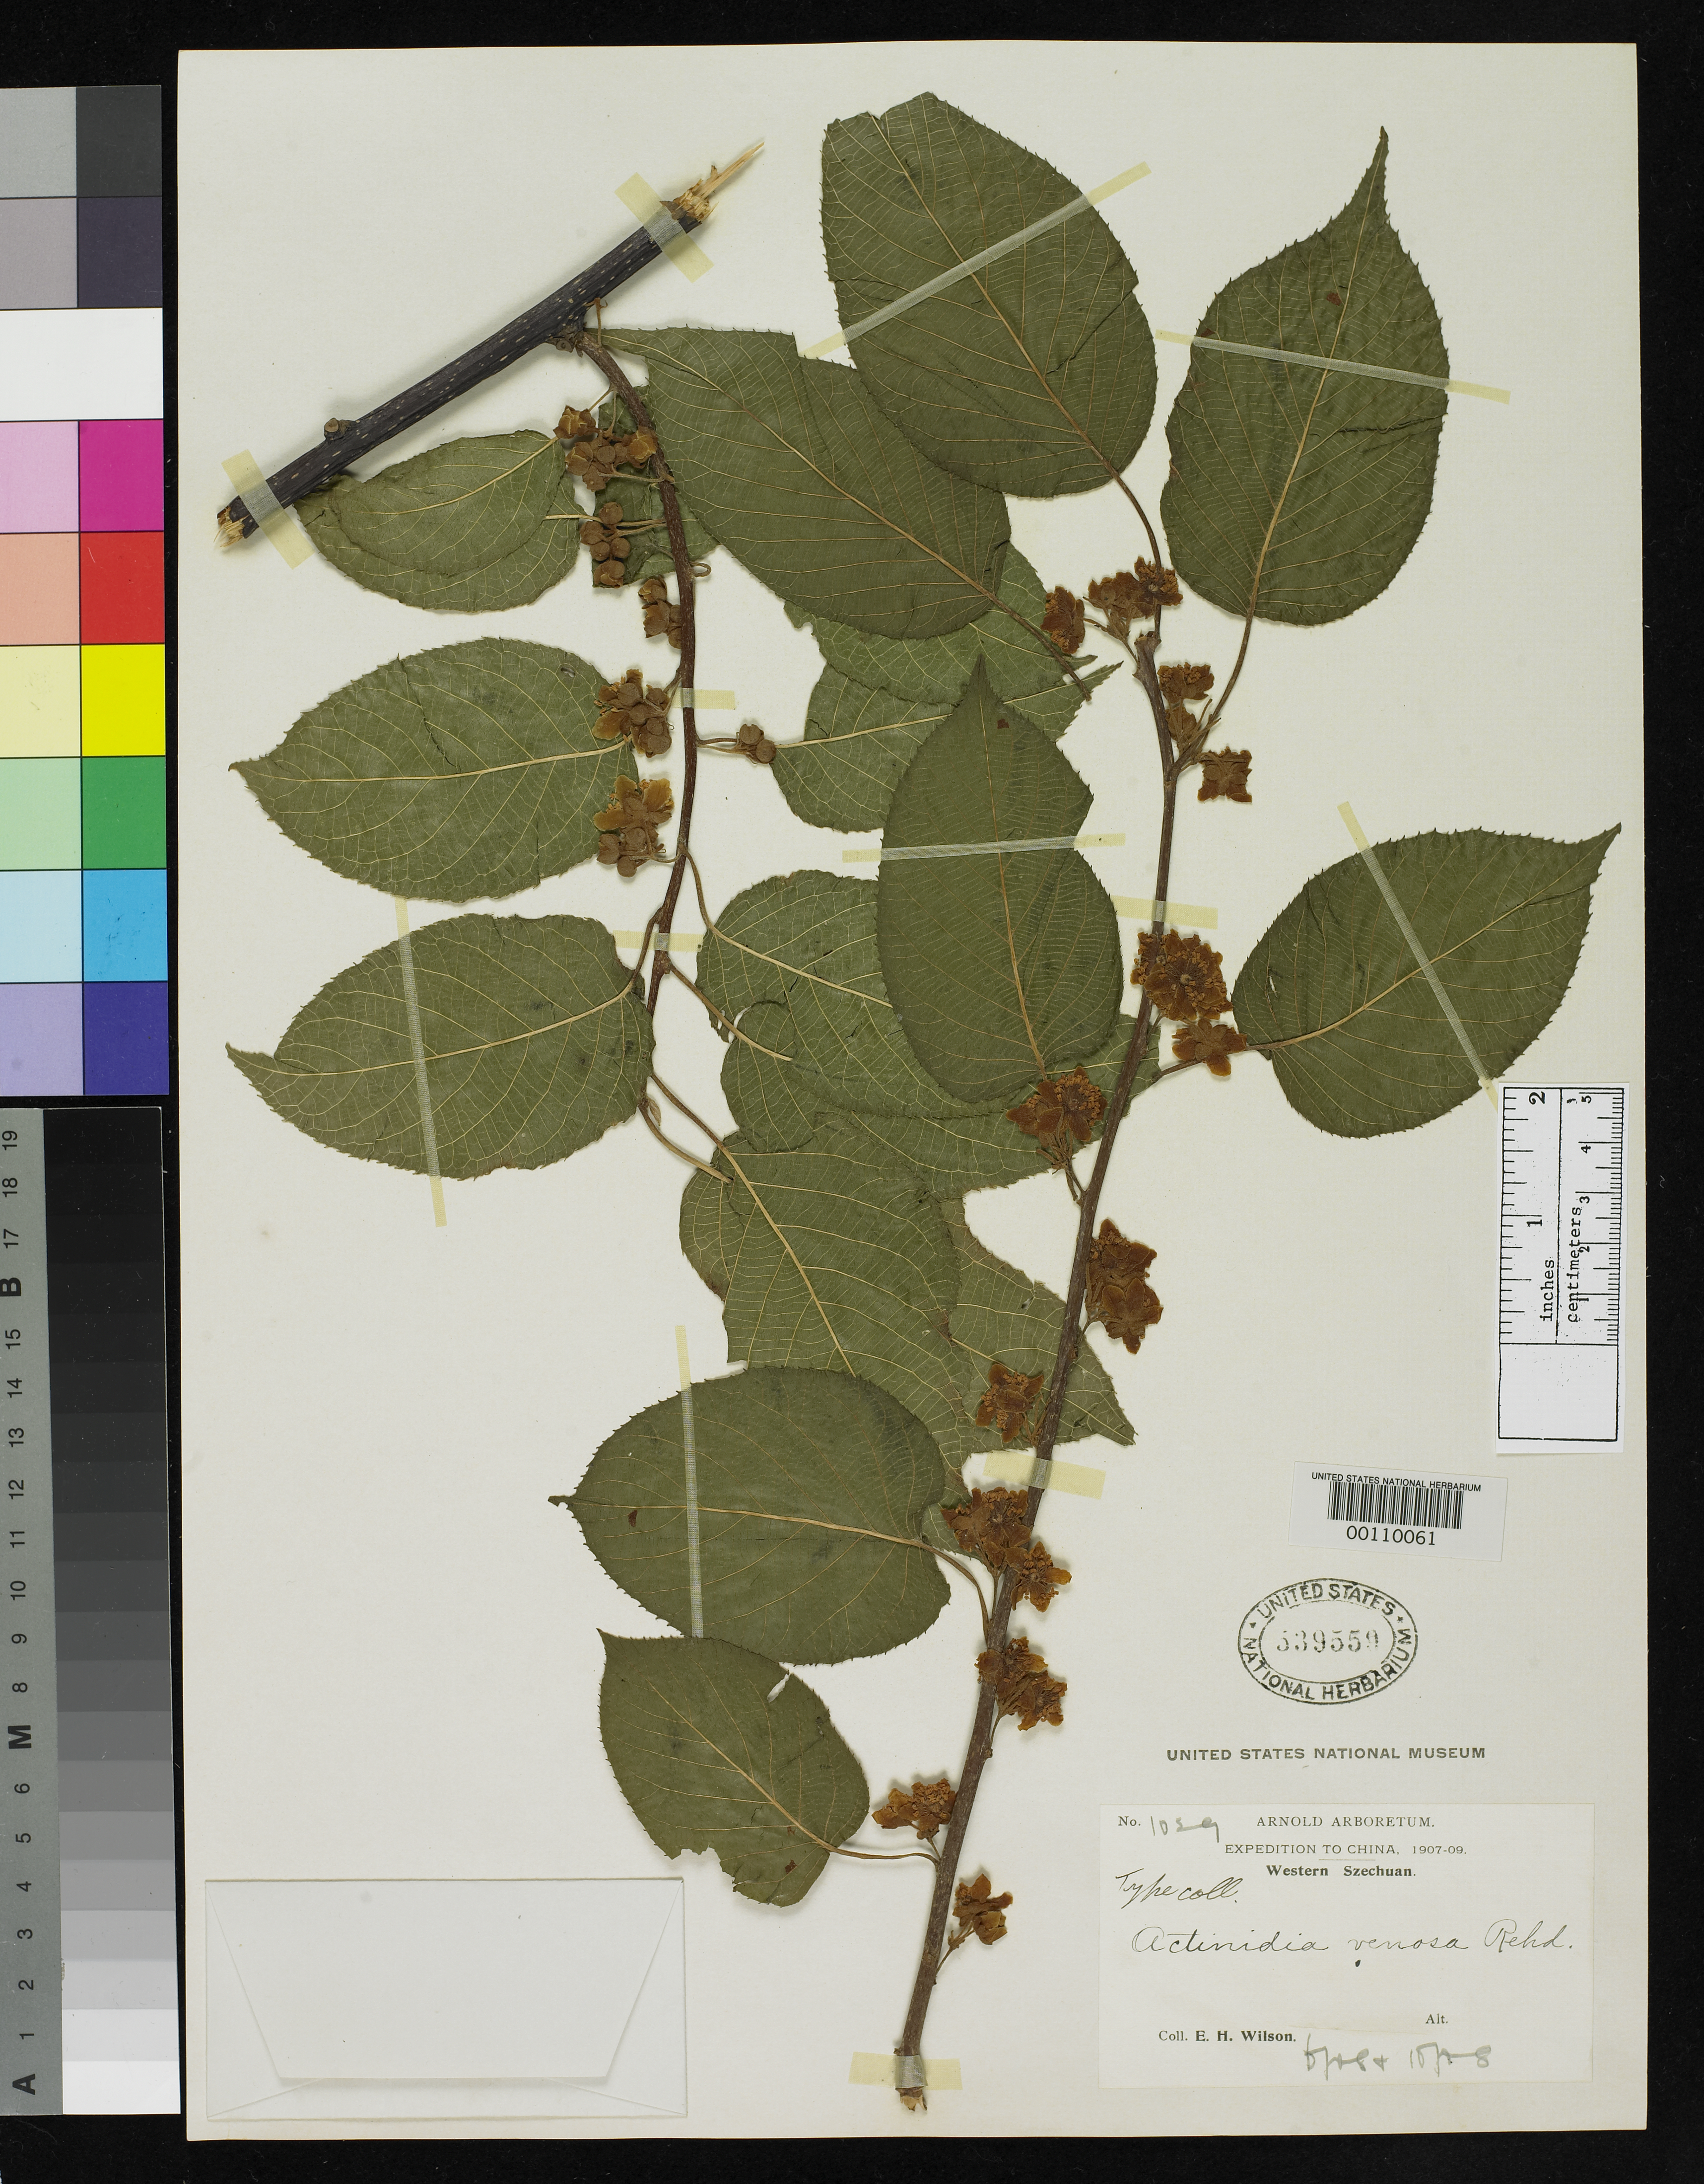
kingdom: Plantae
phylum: Tracheophyta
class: Magnoliopsida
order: Ericales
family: Actinidiaceae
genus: Actinidia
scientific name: Actinidia venosa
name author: Rehder in Sarg.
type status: Isotype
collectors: E. H. Wilson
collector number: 1029 p.p.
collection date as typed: Jun 1908 to -- Oct 1908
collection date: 1908-06/1908-10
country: China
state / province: Sichuan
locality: Wen-chuan Hsien.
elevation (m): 1800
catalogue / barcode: US 539559